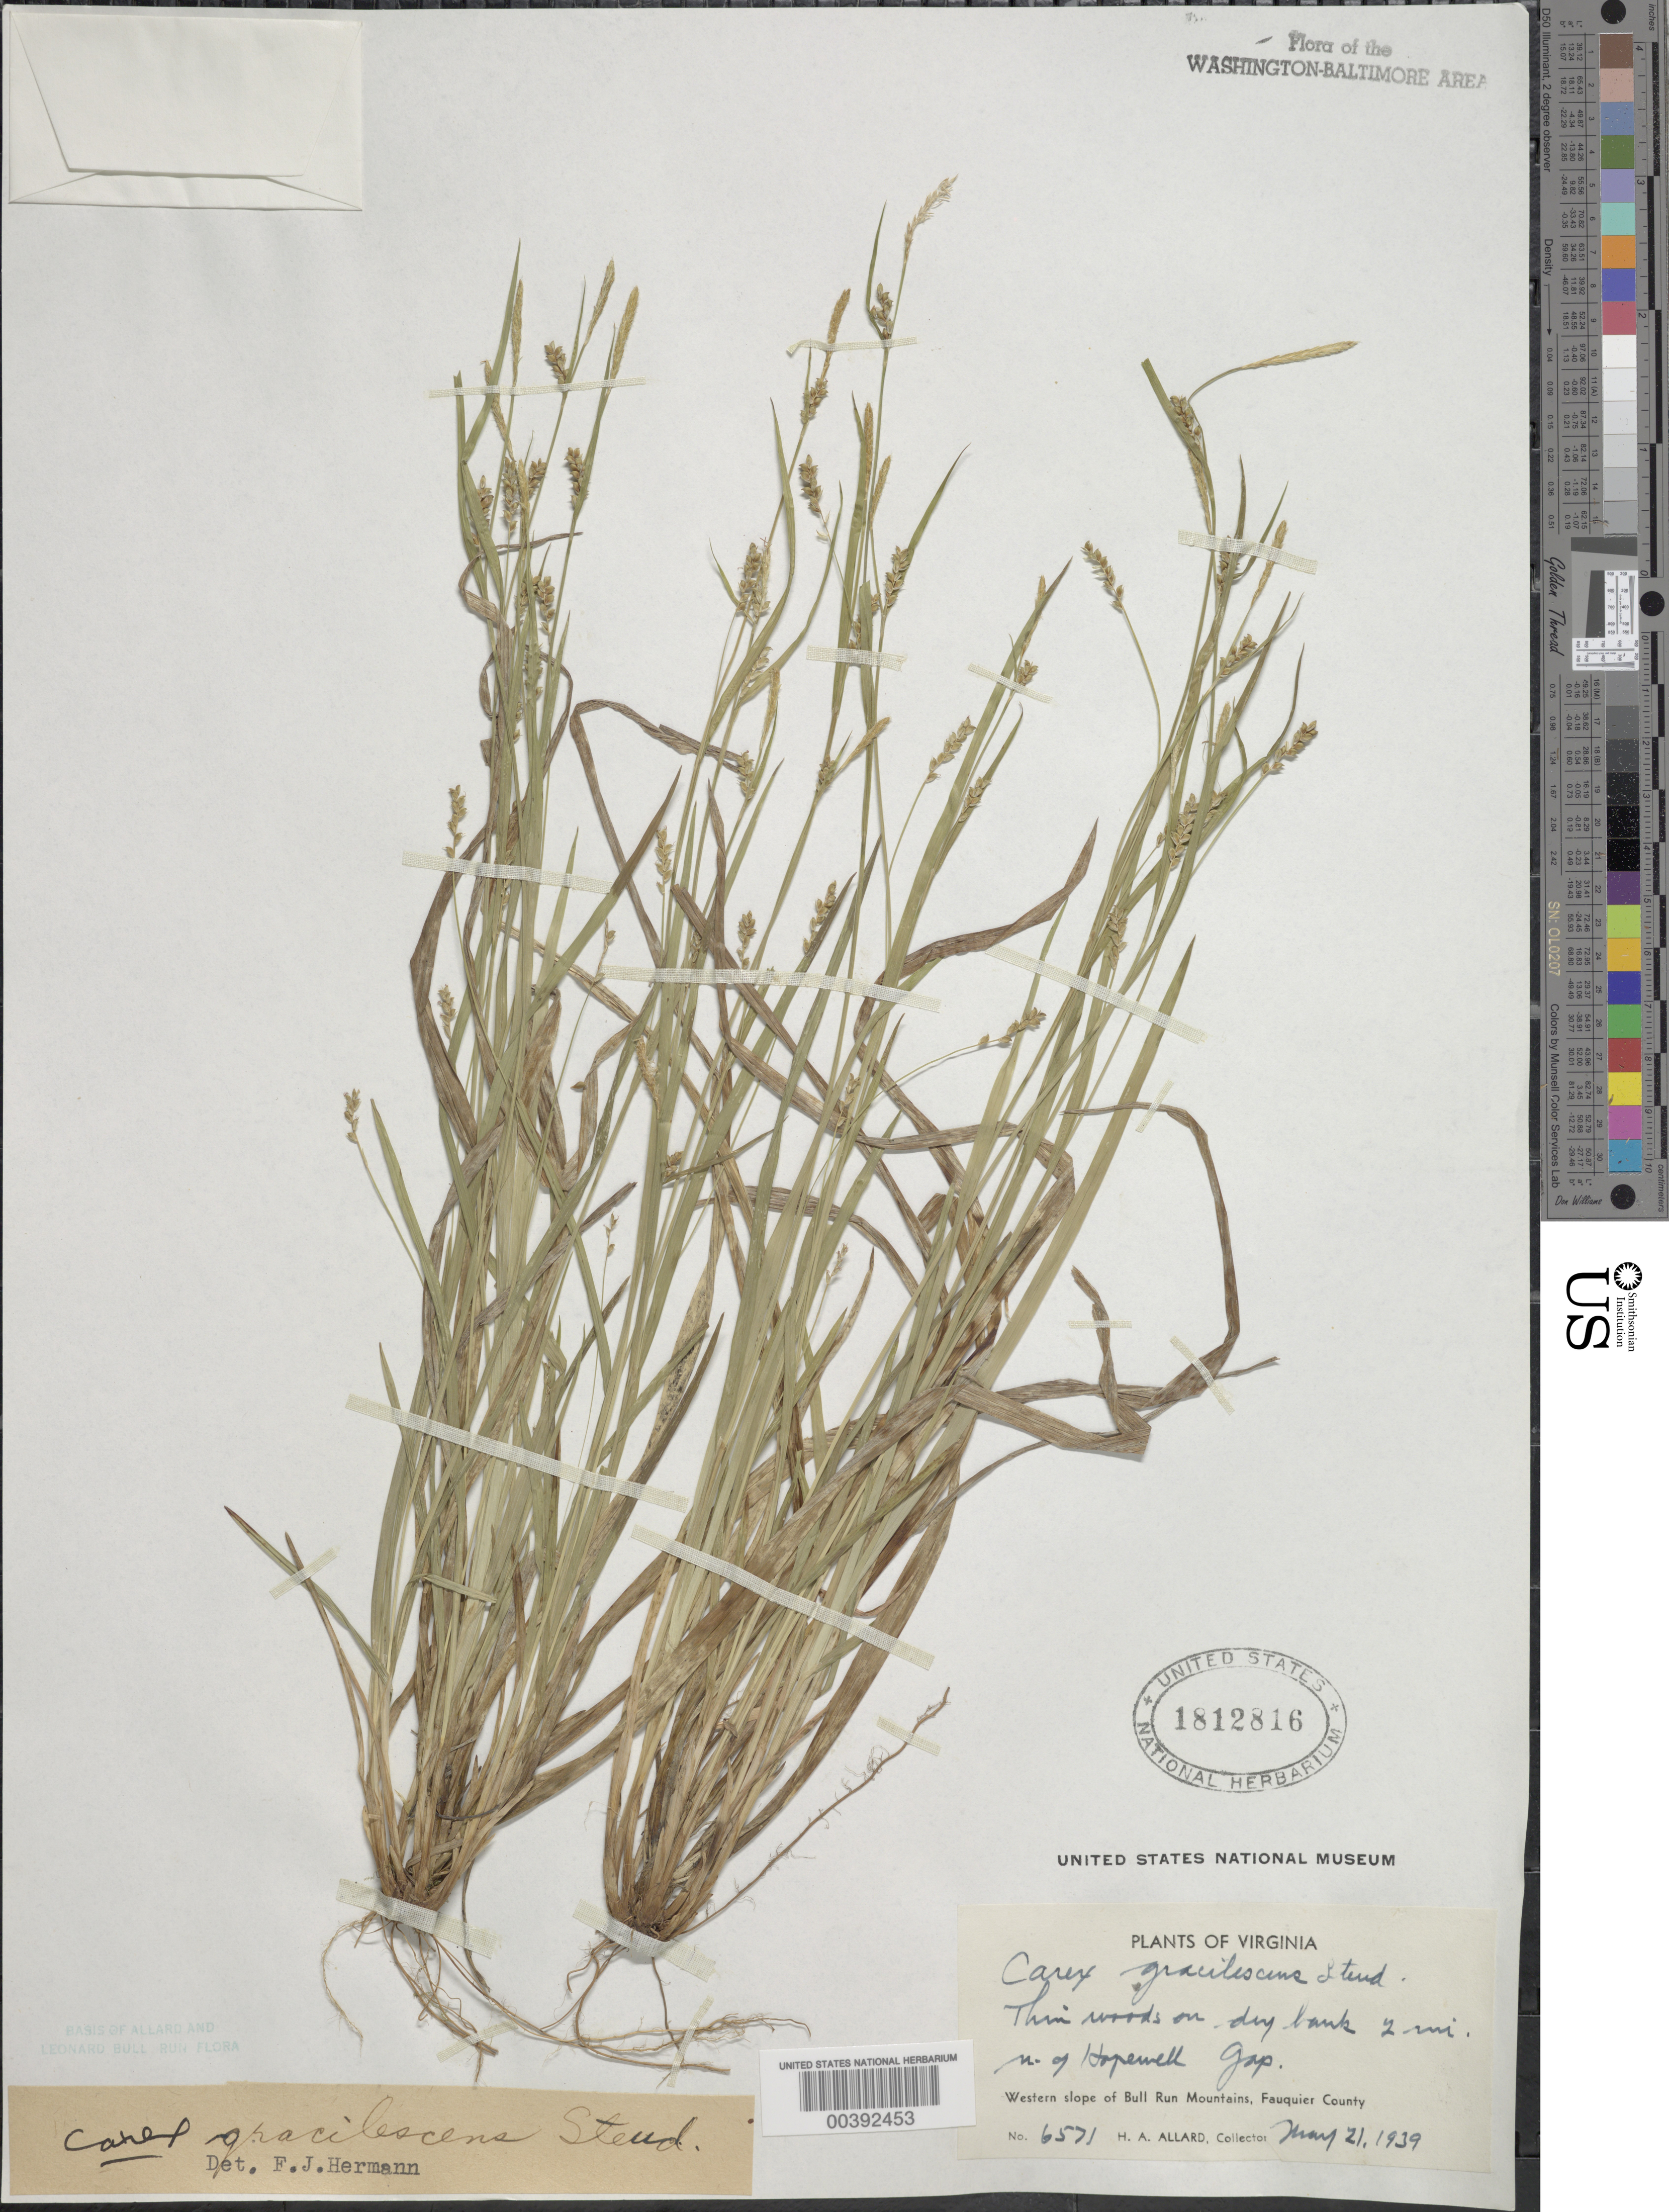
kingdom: Plantae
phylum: Tracheophyta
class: Liliopsida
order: Poales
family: Cyperaceae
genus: Carex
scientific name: Carex gracilescens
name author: Steud.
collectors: H. A. Allard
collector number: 6571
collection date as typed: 21 May 1939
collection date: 1939-05-21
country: United States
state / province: Virginia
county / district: Fauquier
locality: North of Hopewell Gap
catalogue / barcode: US 1812816